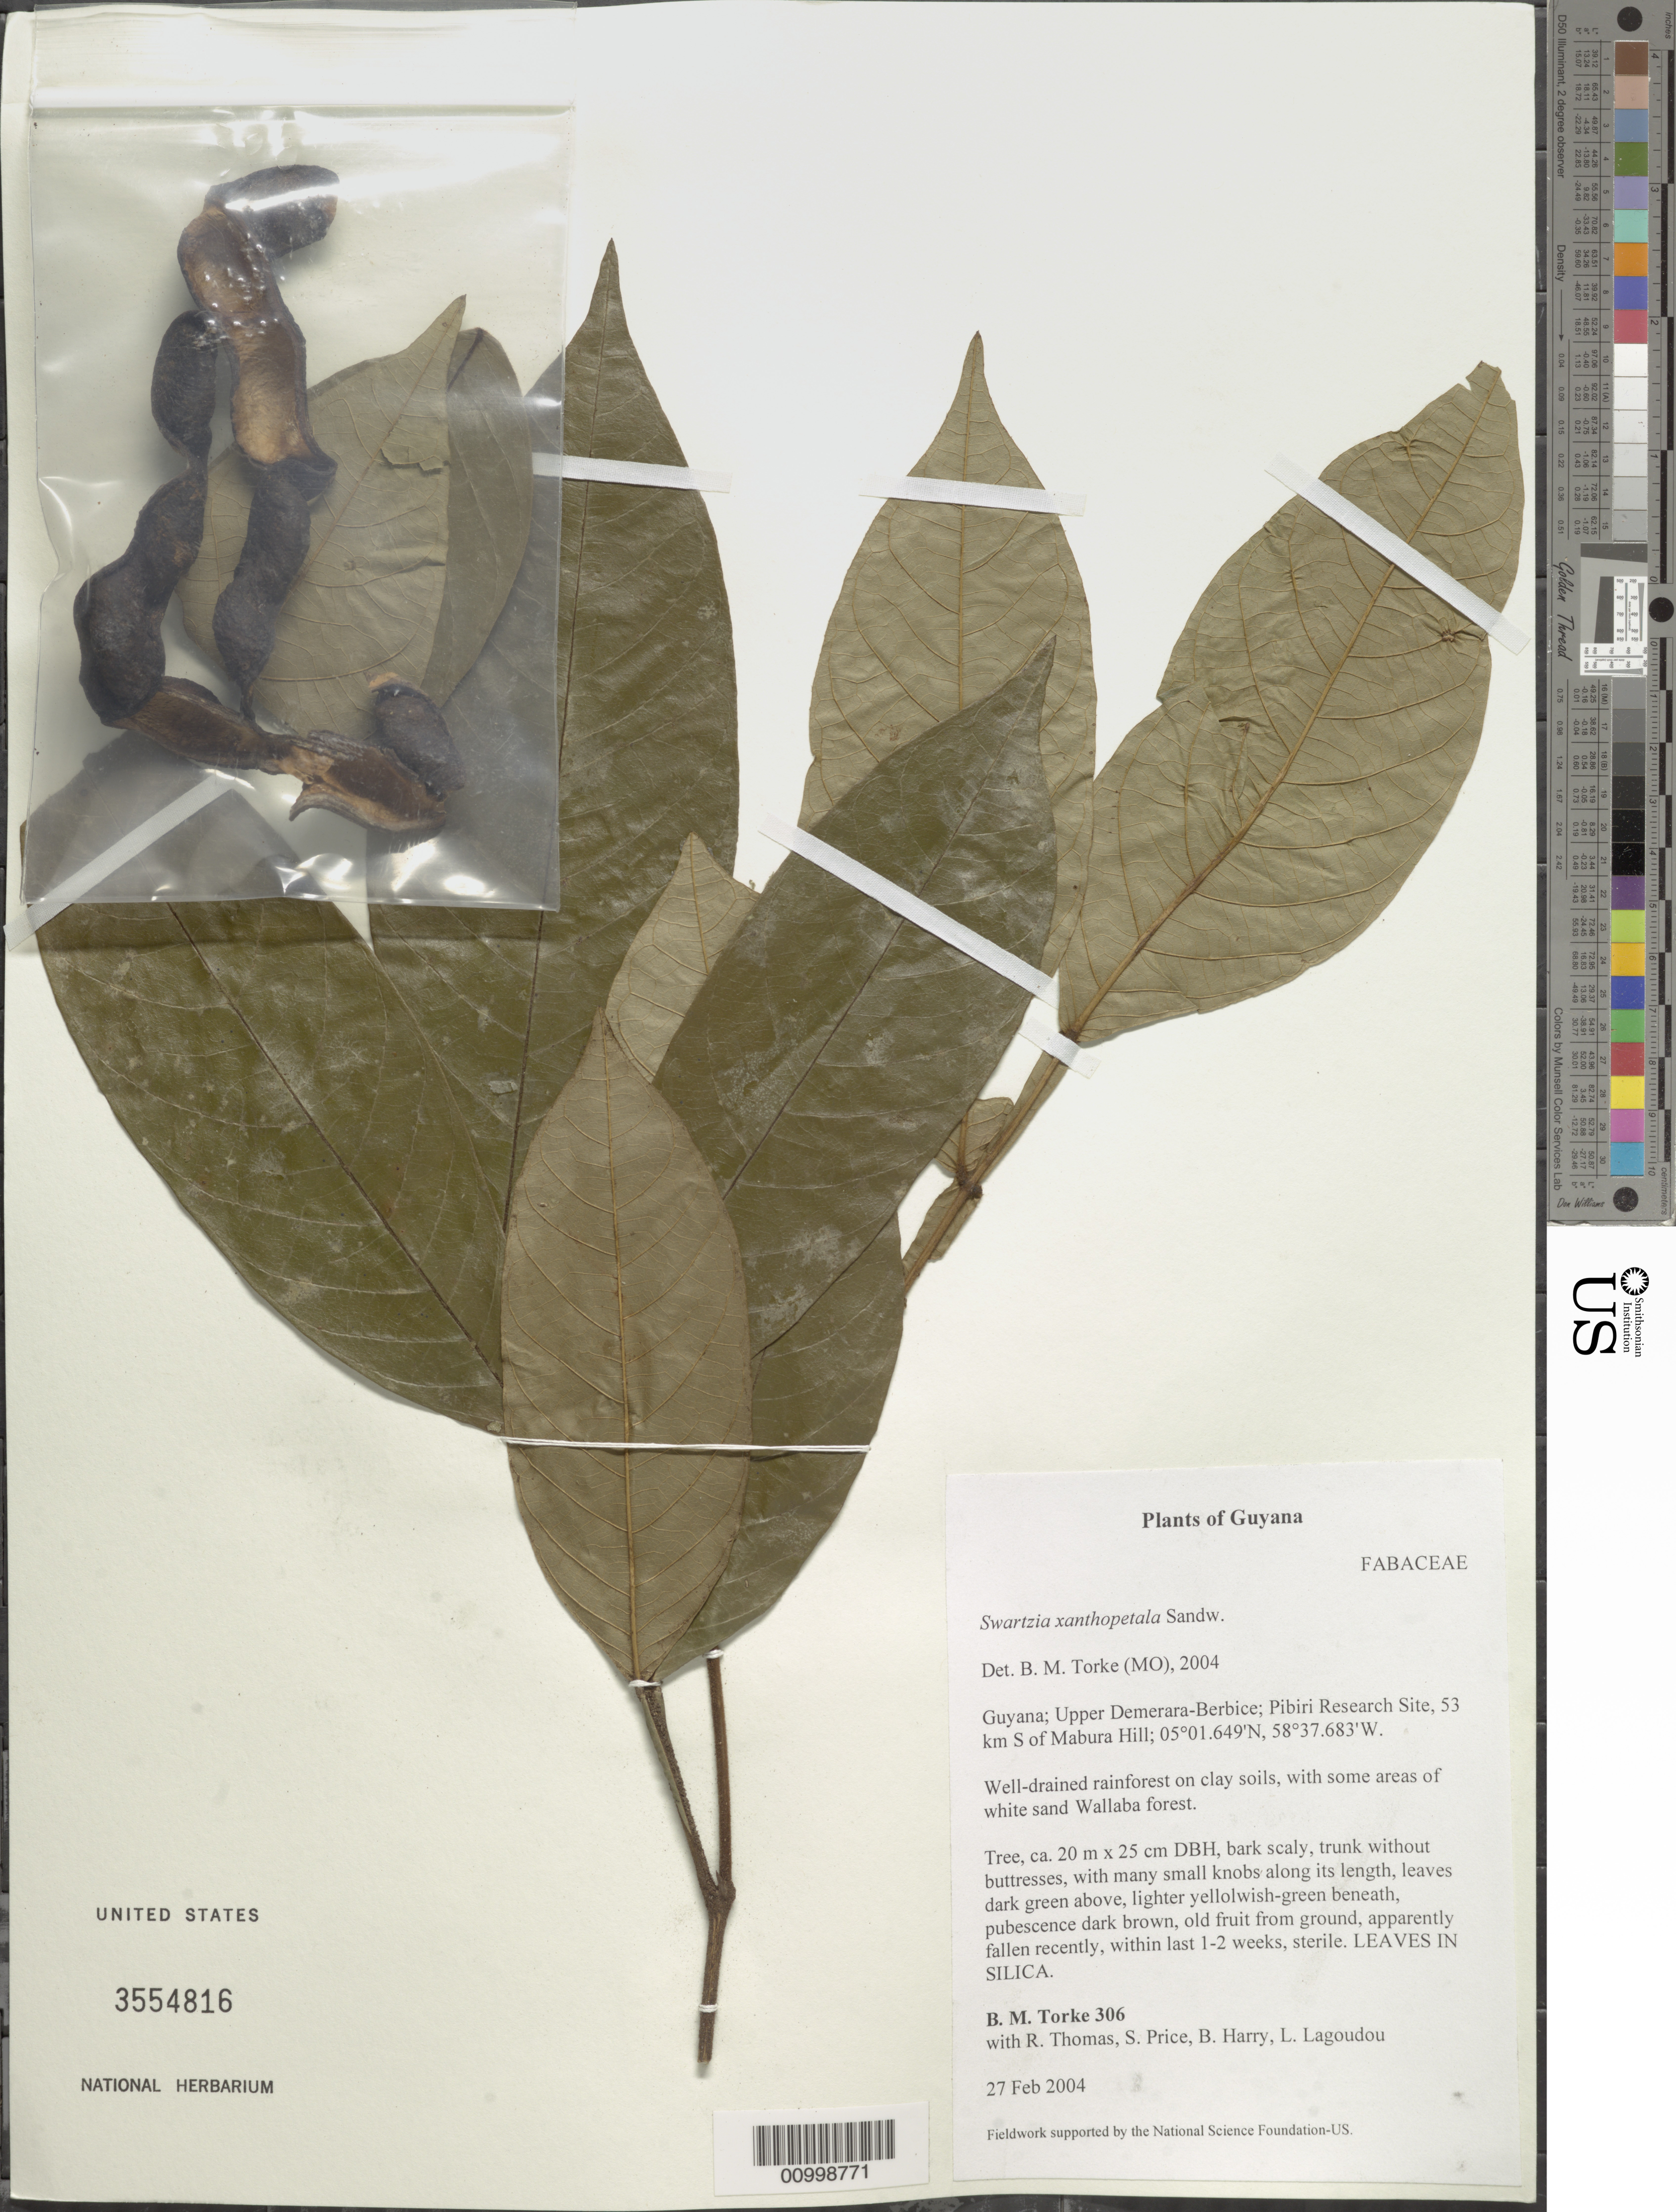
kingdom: Plantae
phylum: Tracheophyta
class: Magnoliopsida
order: Fabales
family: Fabaceae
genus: Swartzia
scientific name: Swartzia xanthopetala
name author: Sandwith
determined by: Torke, B. M., (MO)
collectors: B. M. Torke, R. Thomas, S. Price, B. Harry & L. Lagoudou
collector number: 306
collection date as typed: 27-Feb-04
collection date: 2004-02-27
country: Guyana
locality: Upper Demerara-Berbice; Pibiri Research Site, 53 km S of Mabura Hill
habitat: Well-drained rainforest on clay soils, with some areas of white sand Wallaba forest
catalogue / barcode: US 3554816